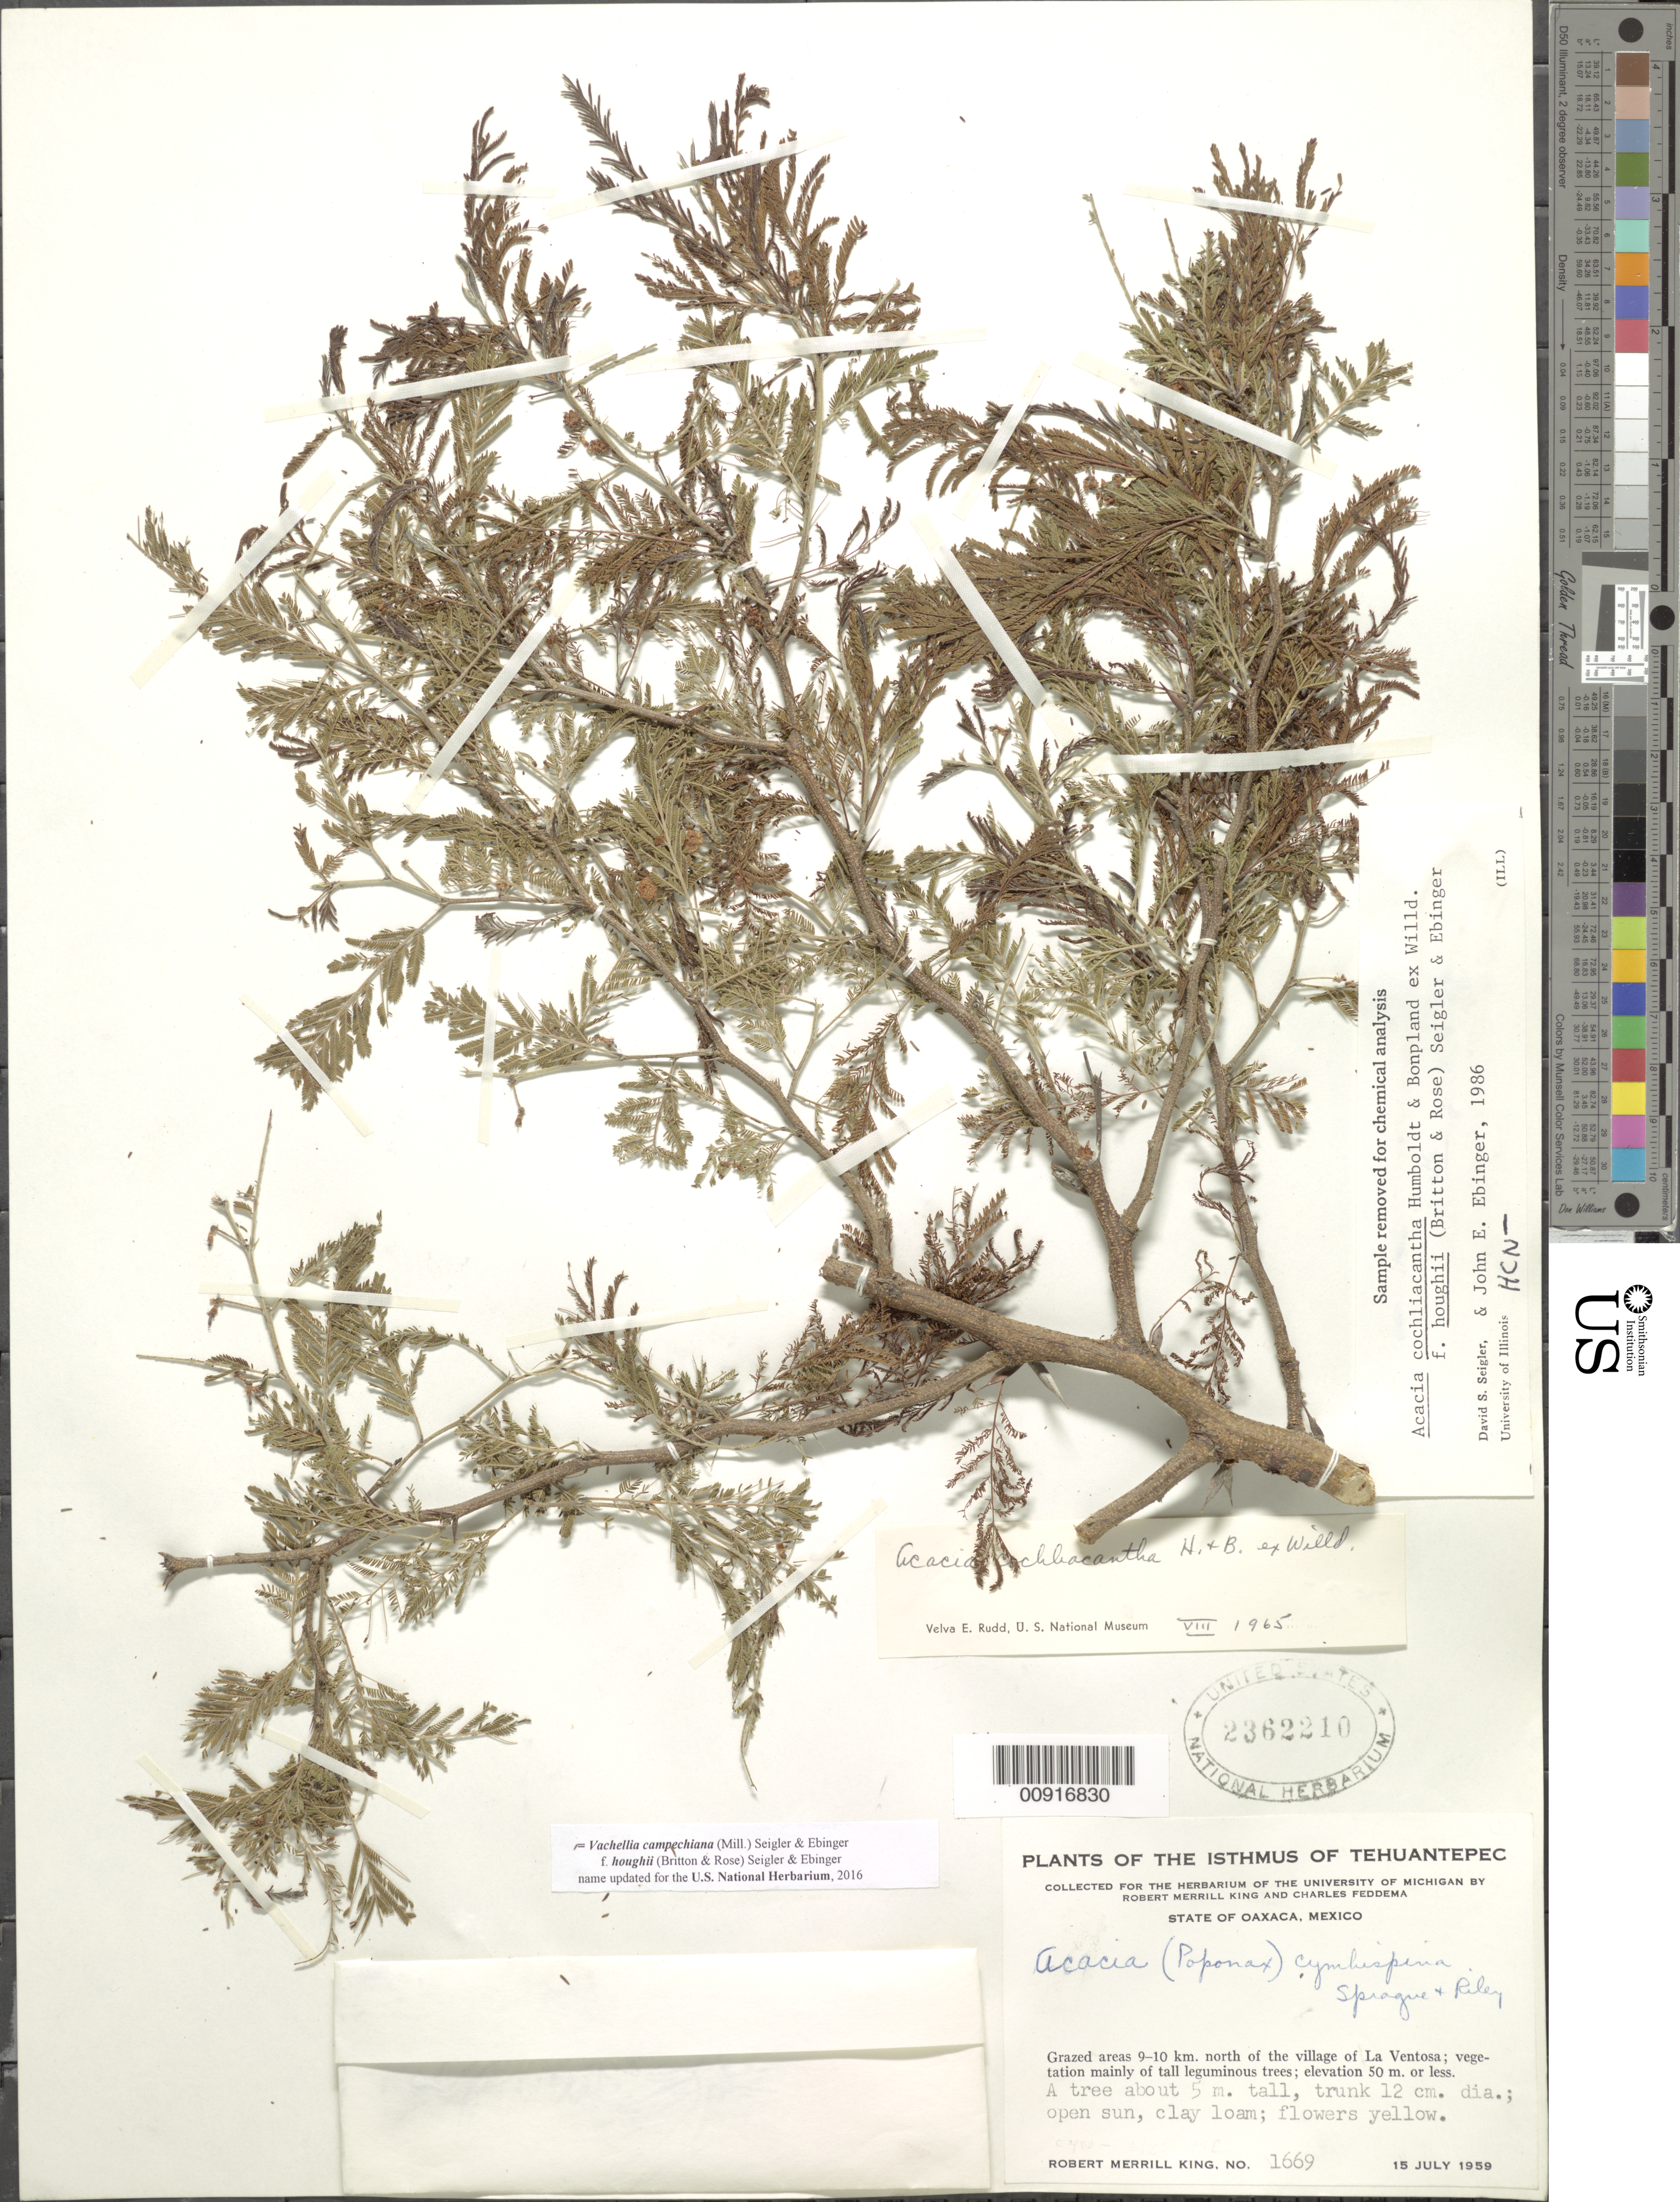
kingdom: Plantae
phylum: Tracheophyta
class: Magnoliopsida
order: Fabales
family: Fabaceae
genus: Vachellia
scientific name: Vachellia campechiana f. houghii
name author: (Britton & Rose) Seigler & Ebinger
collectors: R. M. King & C. Feddema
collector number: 1669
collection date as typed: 15 Jul 1959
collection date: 1959-07-15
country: Mexico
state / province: Oaxaca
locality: Grazed areas 9-10 km. north of the village of La Ventosa.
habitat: Open sun, clay loam. Grazed areas. Vegetation mainly of tall leguminous trees.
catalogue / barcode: US 2362210